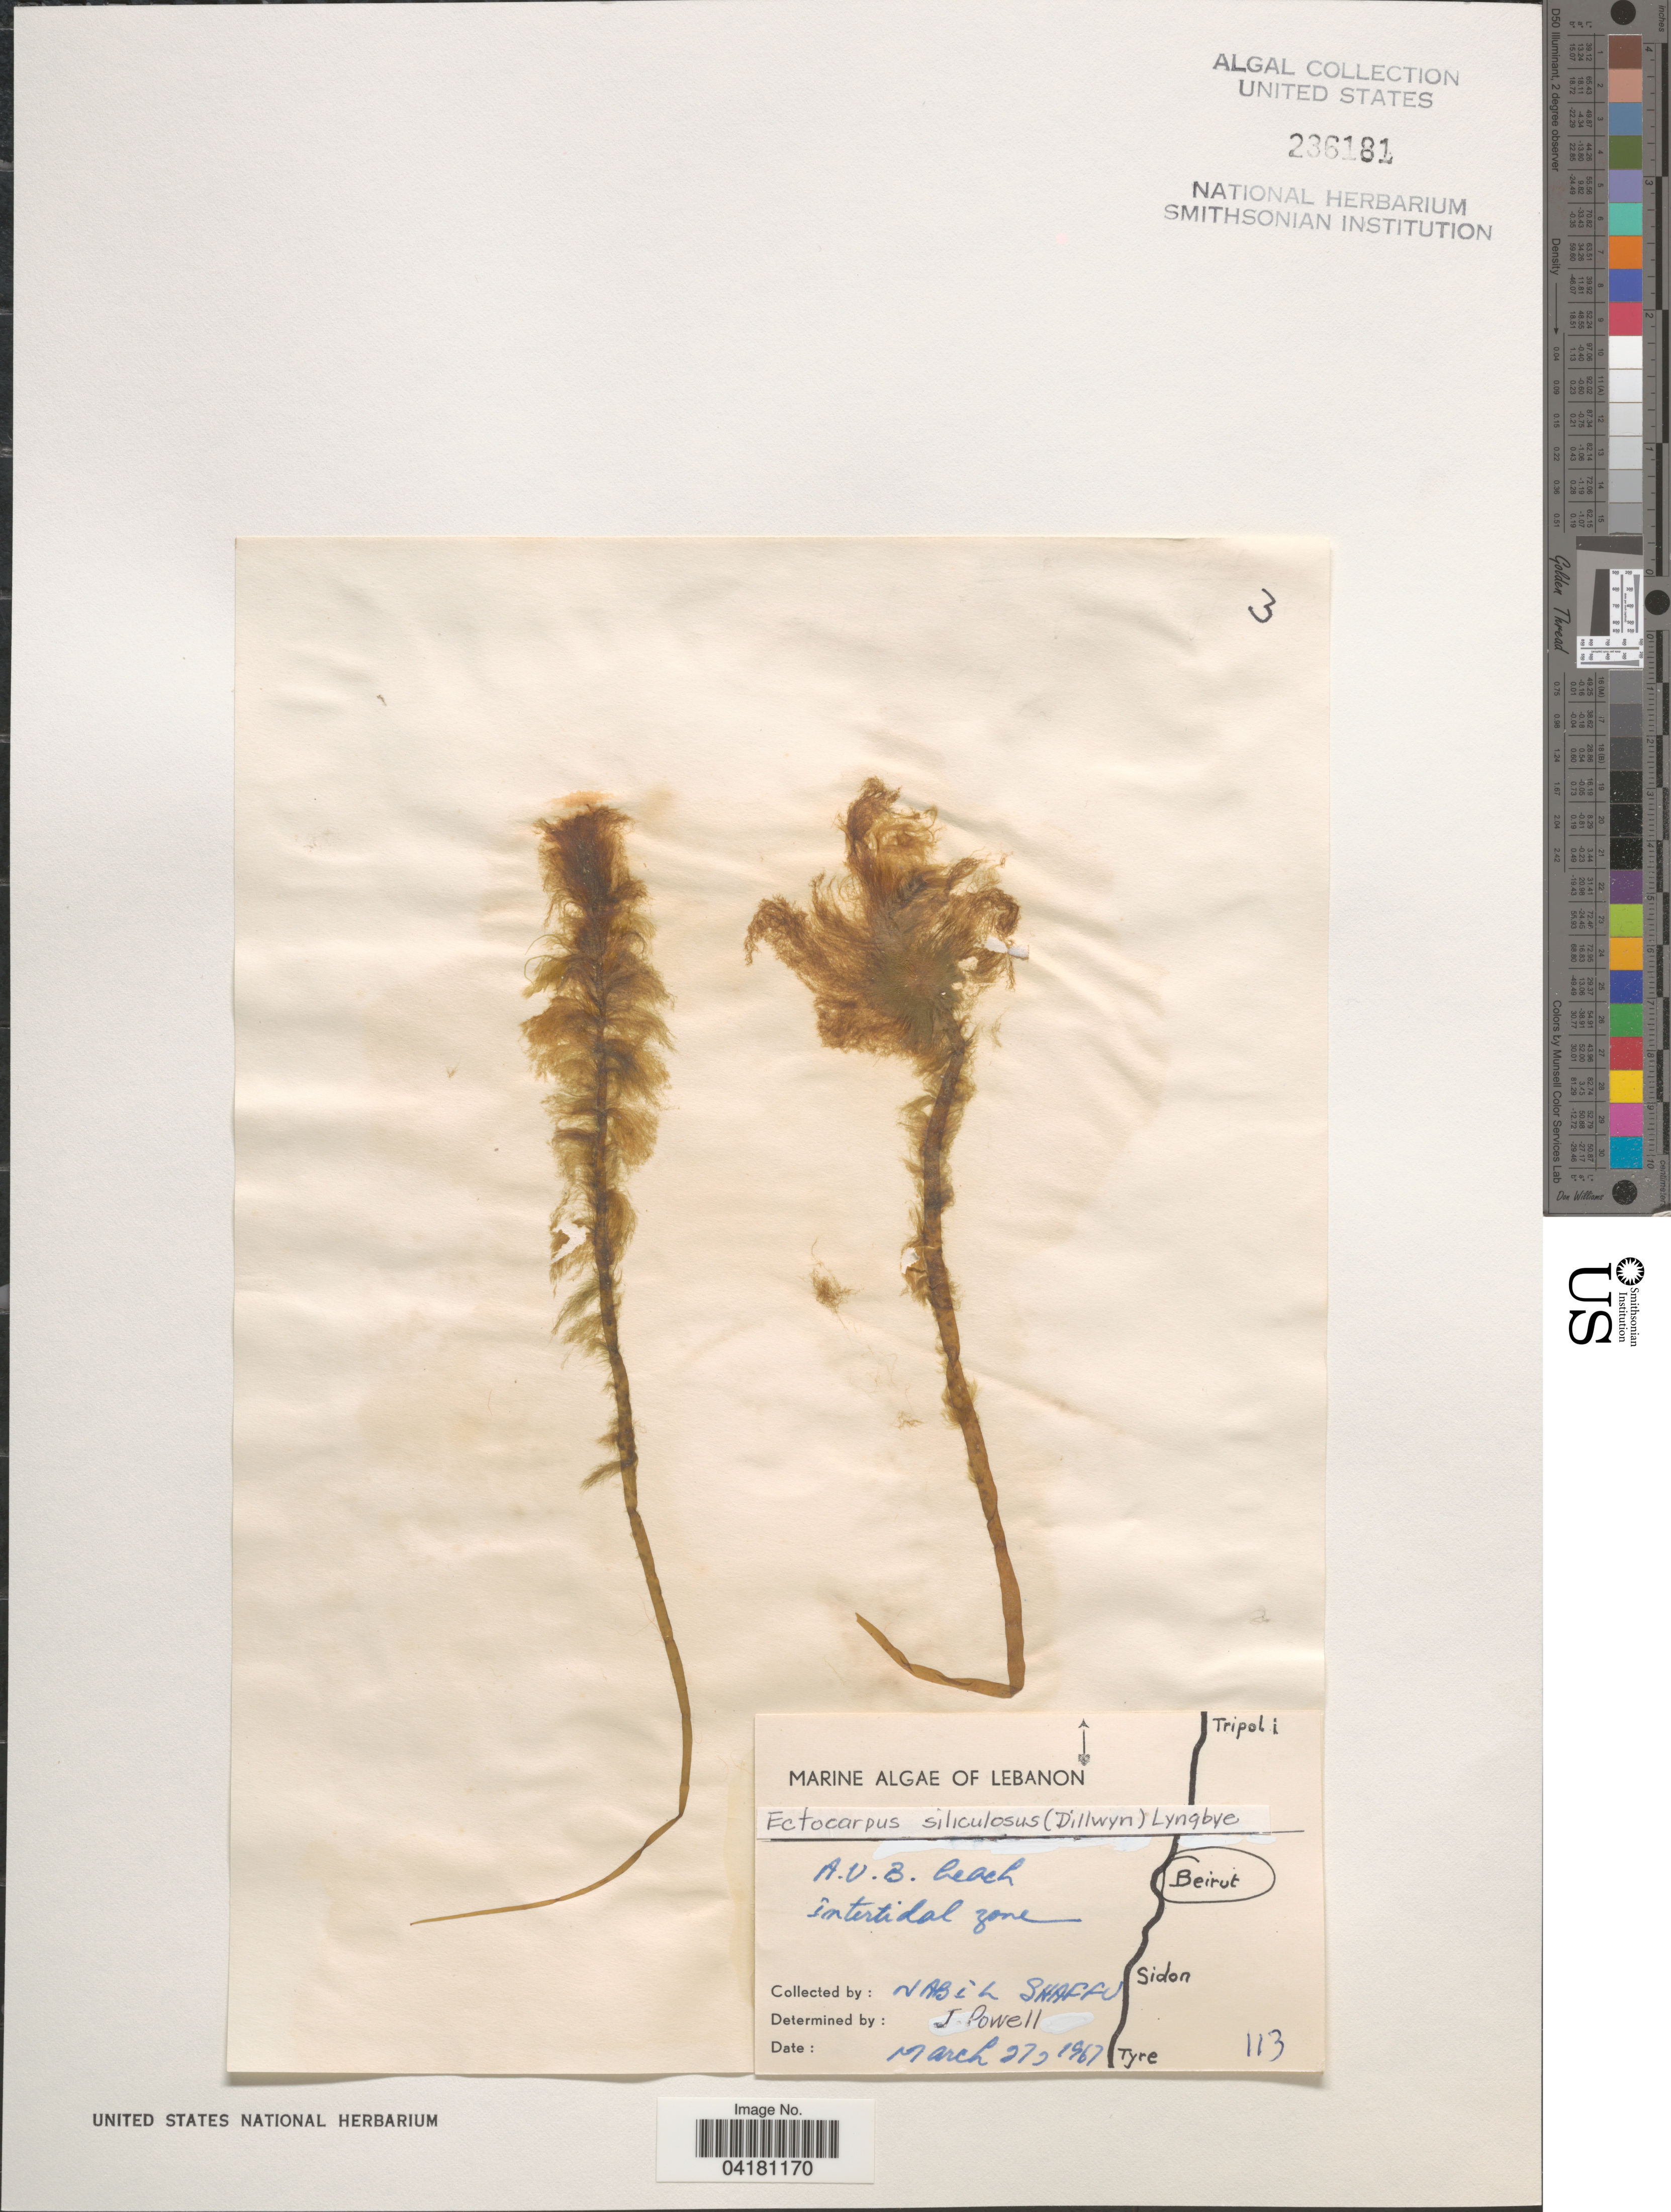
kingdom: Chromista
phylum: Ochrophyta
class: Phaeophyceae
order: Ectocarpales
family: Ectocarpaceae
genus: Ectocarpus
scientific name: Ectocarpus siliculosus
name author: (Dillwyn) Lyngbye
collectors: N. Shaffu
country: Lebanon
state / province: Beyrouth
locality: A.U.B. beach intertidal zone. Beirut.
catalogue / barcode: US 236181